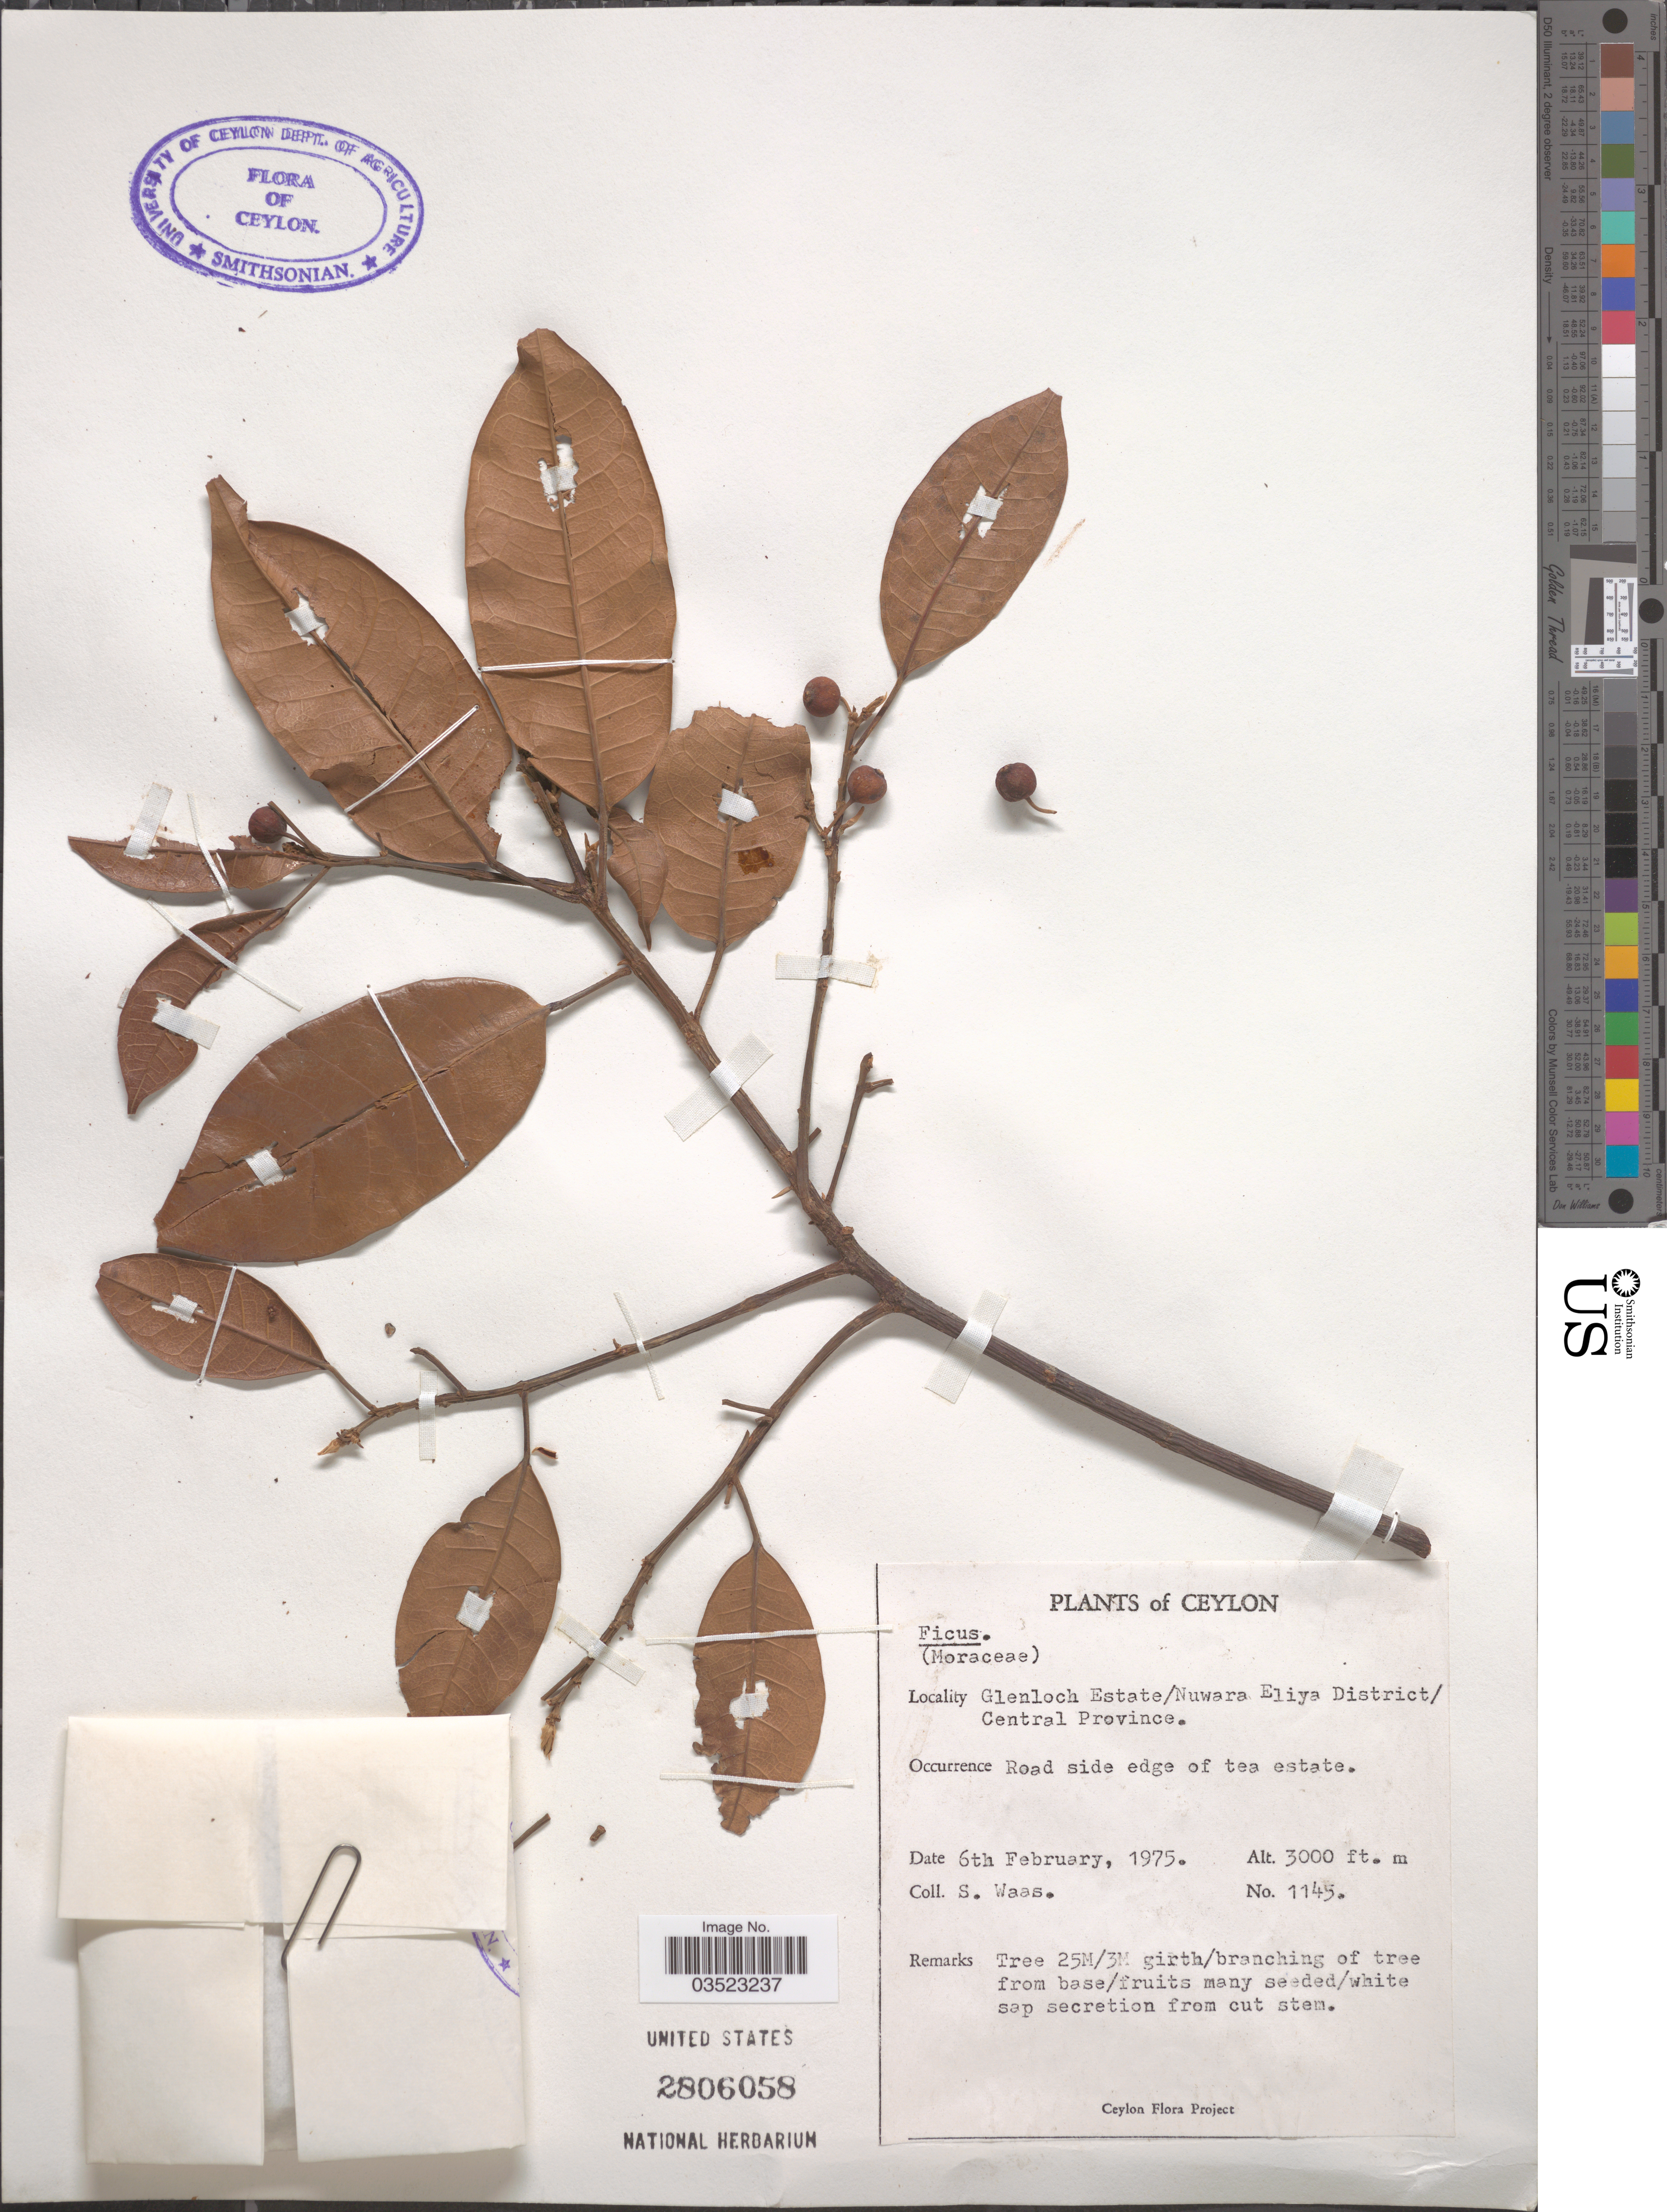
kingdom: Plantae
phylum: Tracheophyta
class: Magnoliopsida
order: Rosales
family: Moraceae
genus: Ficus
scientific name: Ficus sp.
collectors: S. Waas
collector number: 1145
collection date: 1975-02-06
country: Sri Lanka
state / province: Central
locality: Ceylon. Glenloch Estate/Nuwara Eliya District. Road side edge of tea eastate.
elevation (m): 914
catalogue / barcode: US 2806058